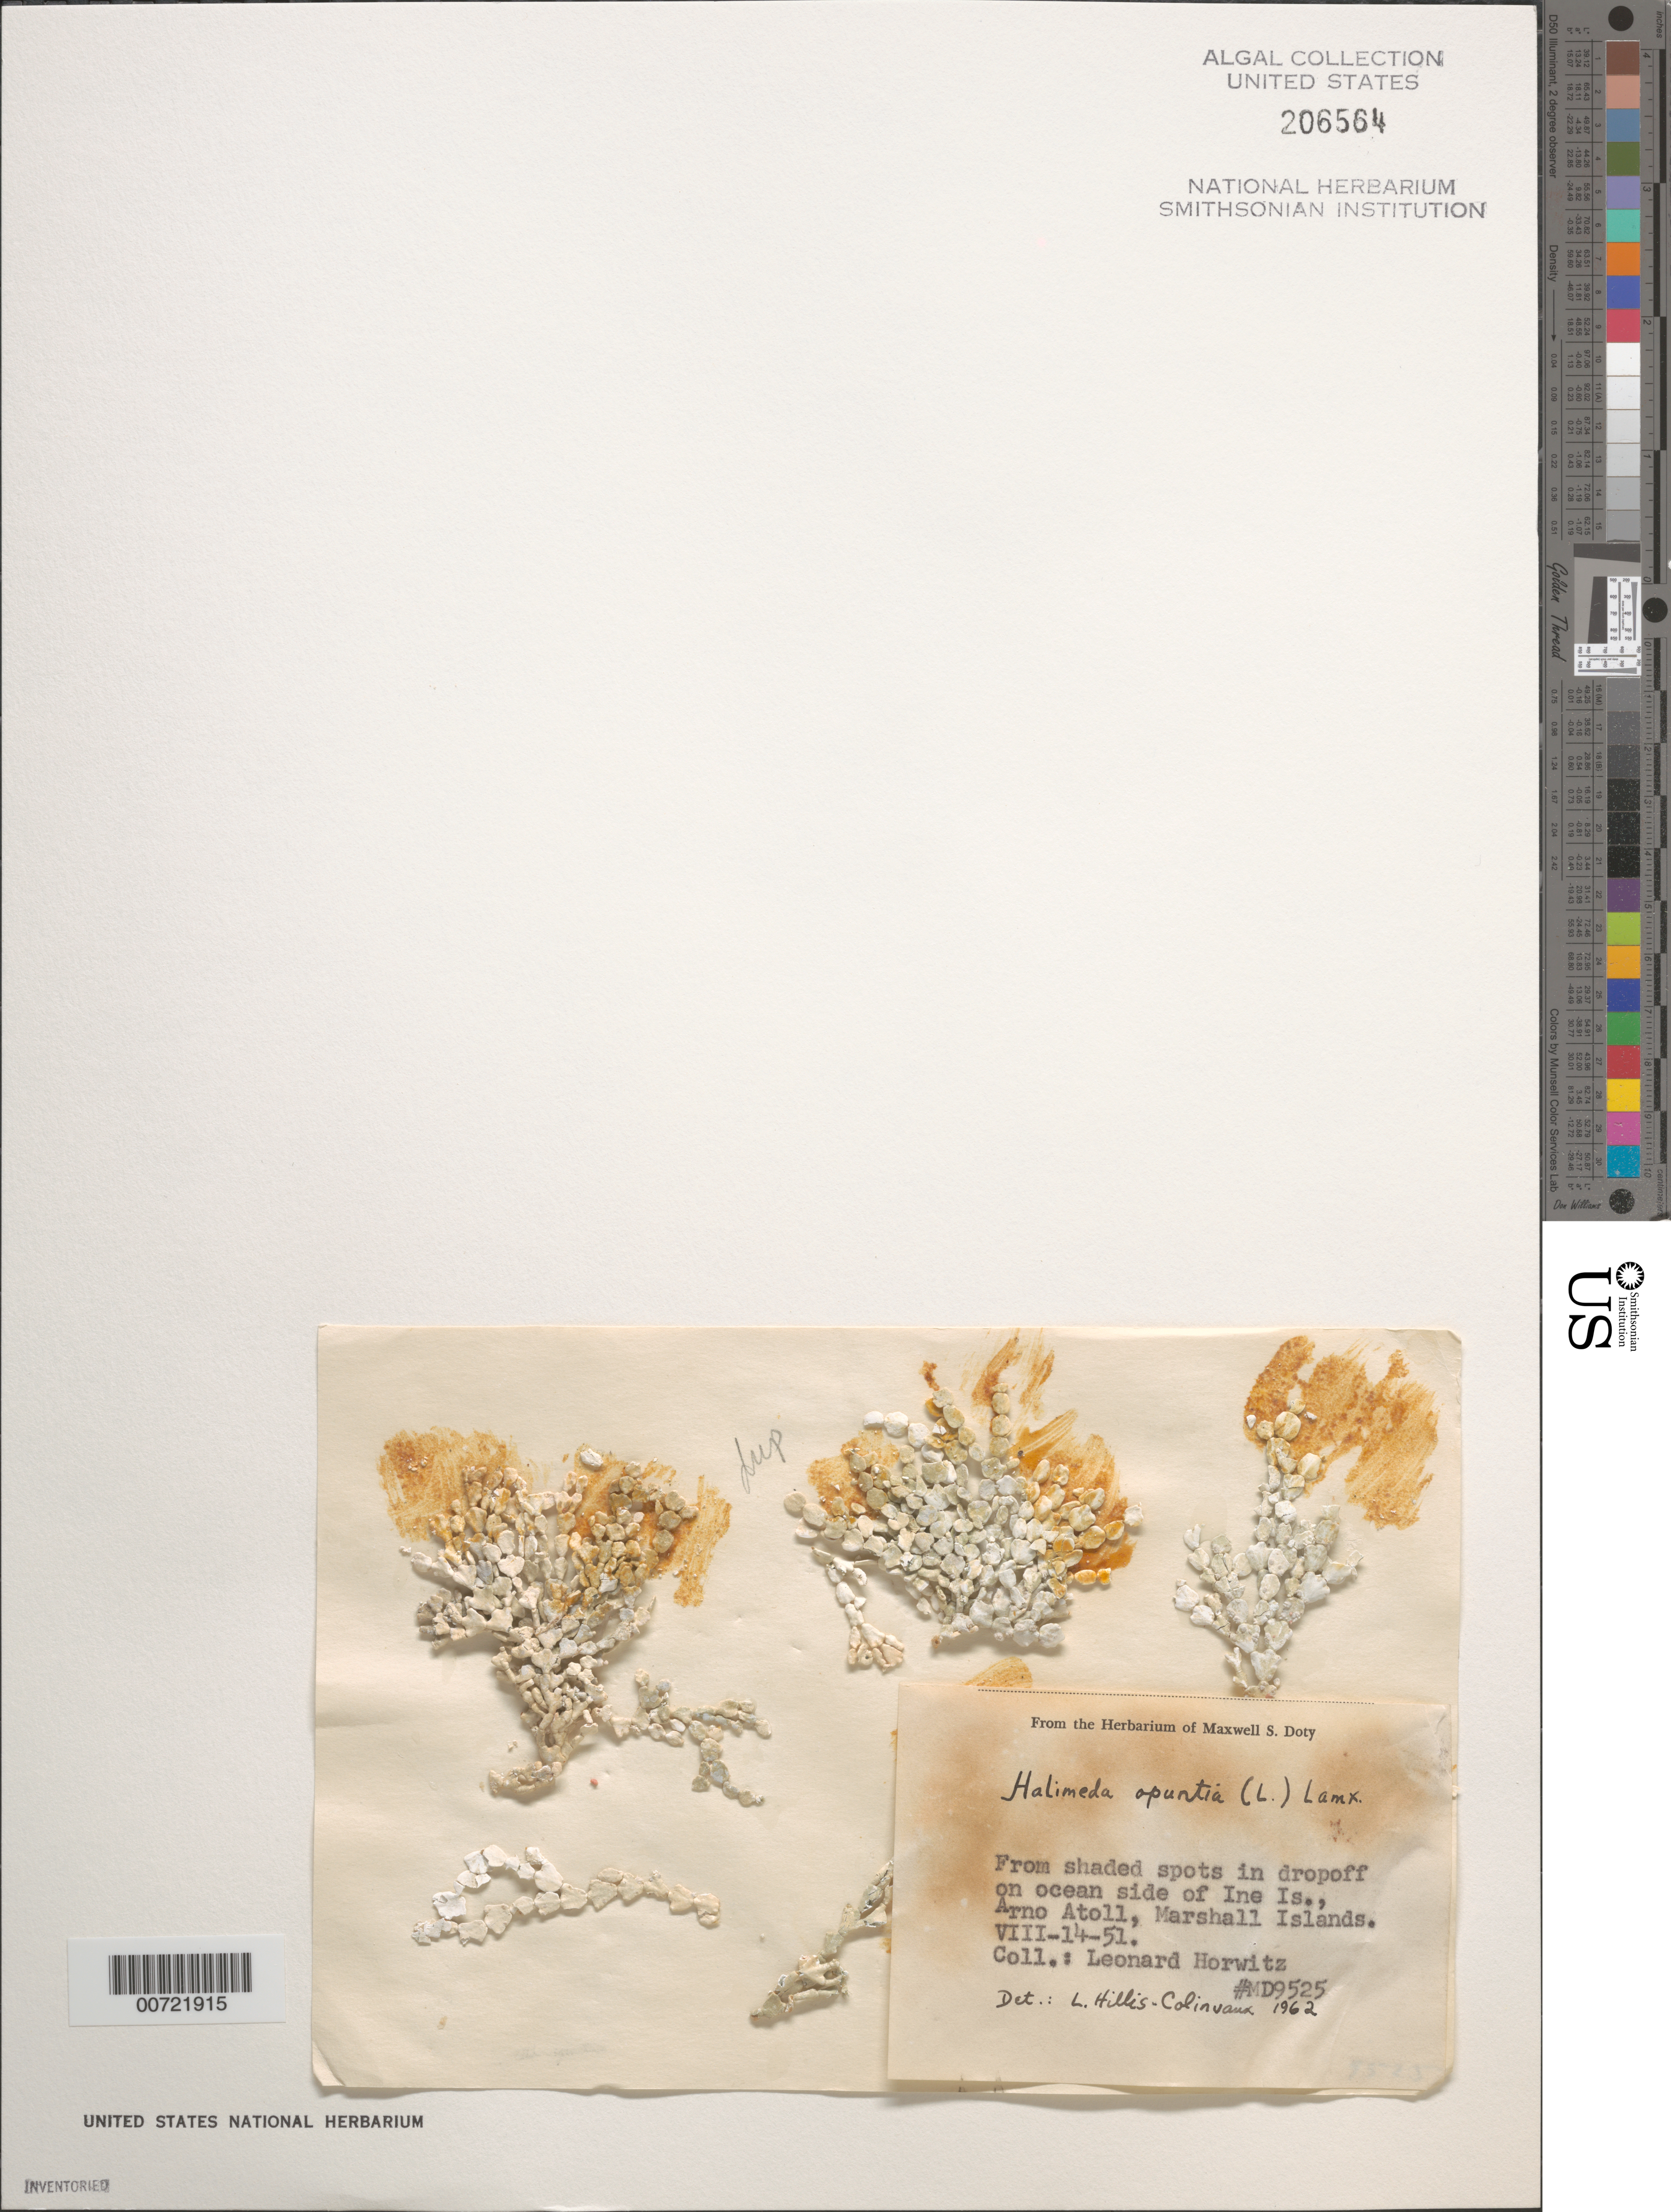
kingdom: Plantae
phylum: Chlorophyta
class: Ulvophyceae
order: Bryopsidales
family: Halimedaceae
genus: Halimeda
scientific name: Halimeda opuntia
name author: (L.) J.V.Lamouroux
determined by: Hillis-Colinvaux, L.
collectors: L. Horwitz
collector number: MSD 9525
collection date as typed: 14 Aug 1951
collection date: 1951-08-14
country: Marshall Islands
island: Arno Atoll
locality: Ine Islet, off Ine Village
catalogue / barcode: US 206564